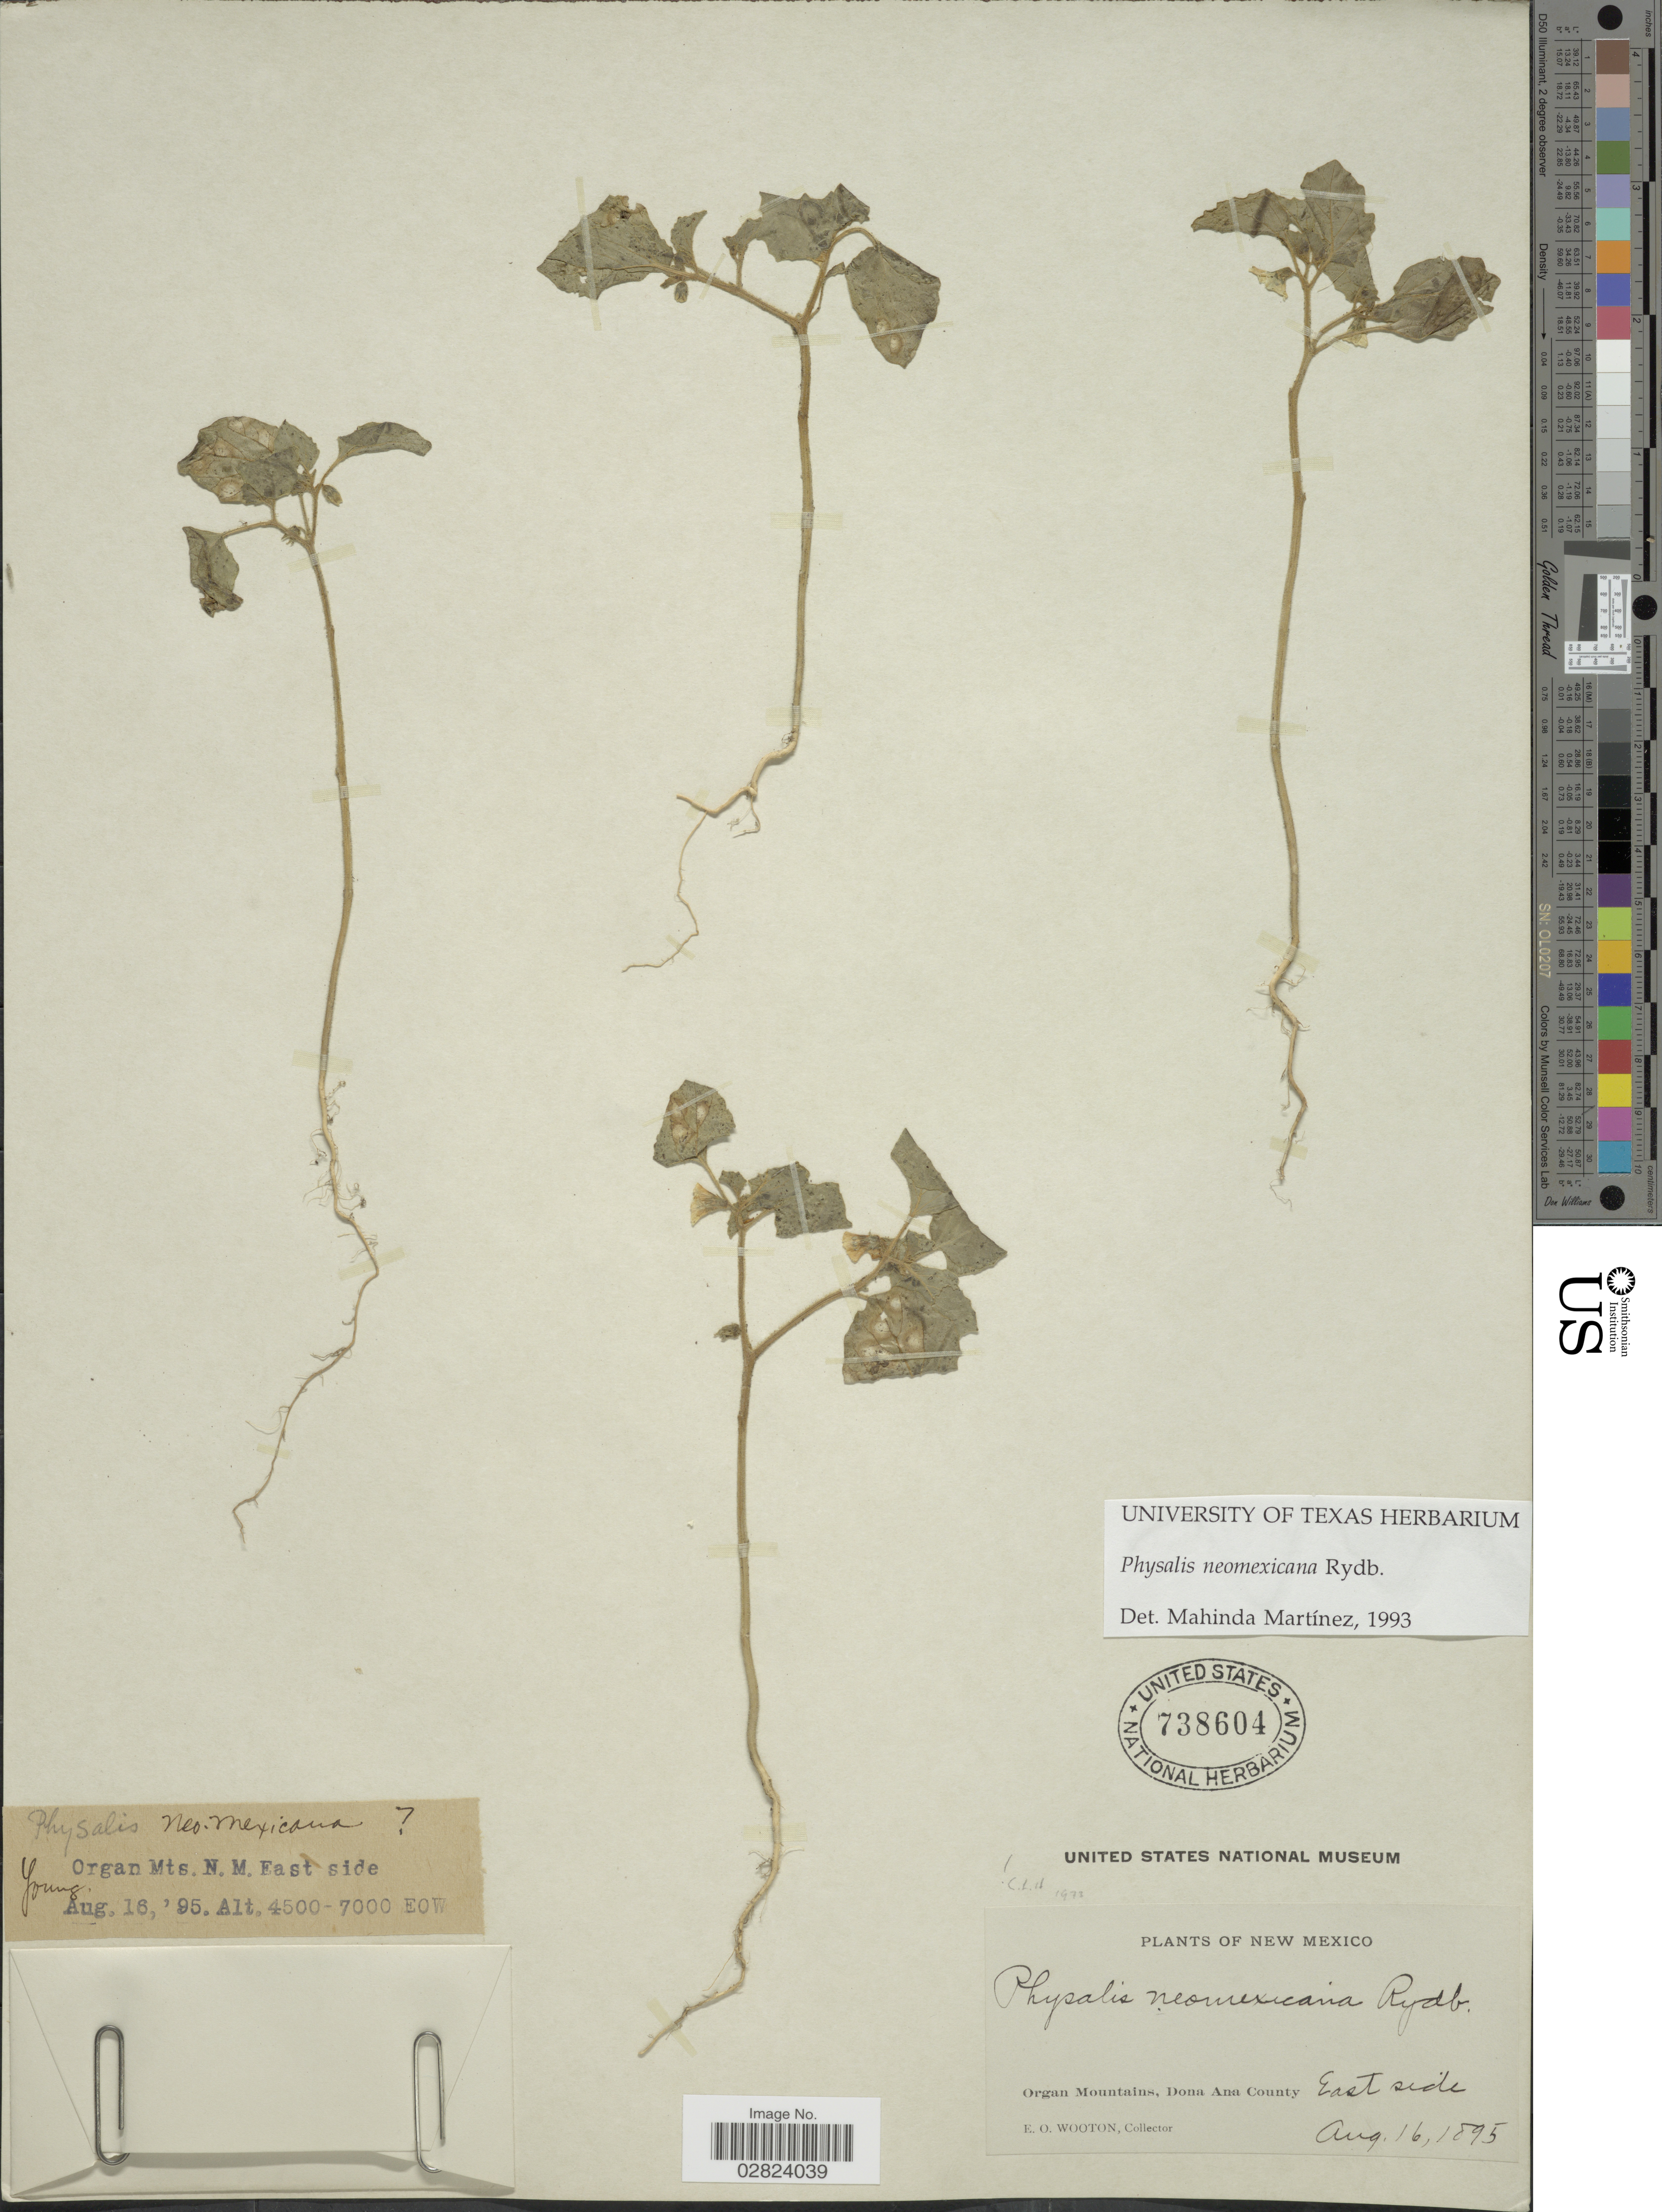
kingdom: Plantae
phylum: Tracheophyta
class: Magnoliopsida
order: Solanales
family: Solanaceae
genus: Physalis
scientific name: Physalis neomexicana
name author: Rydb.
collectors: E. O. Wooton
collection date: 1895-08-16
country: United States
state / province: New Mexico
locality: Organ Mountains, Dona Ana County. N. M. East side.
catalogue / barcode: US 738604